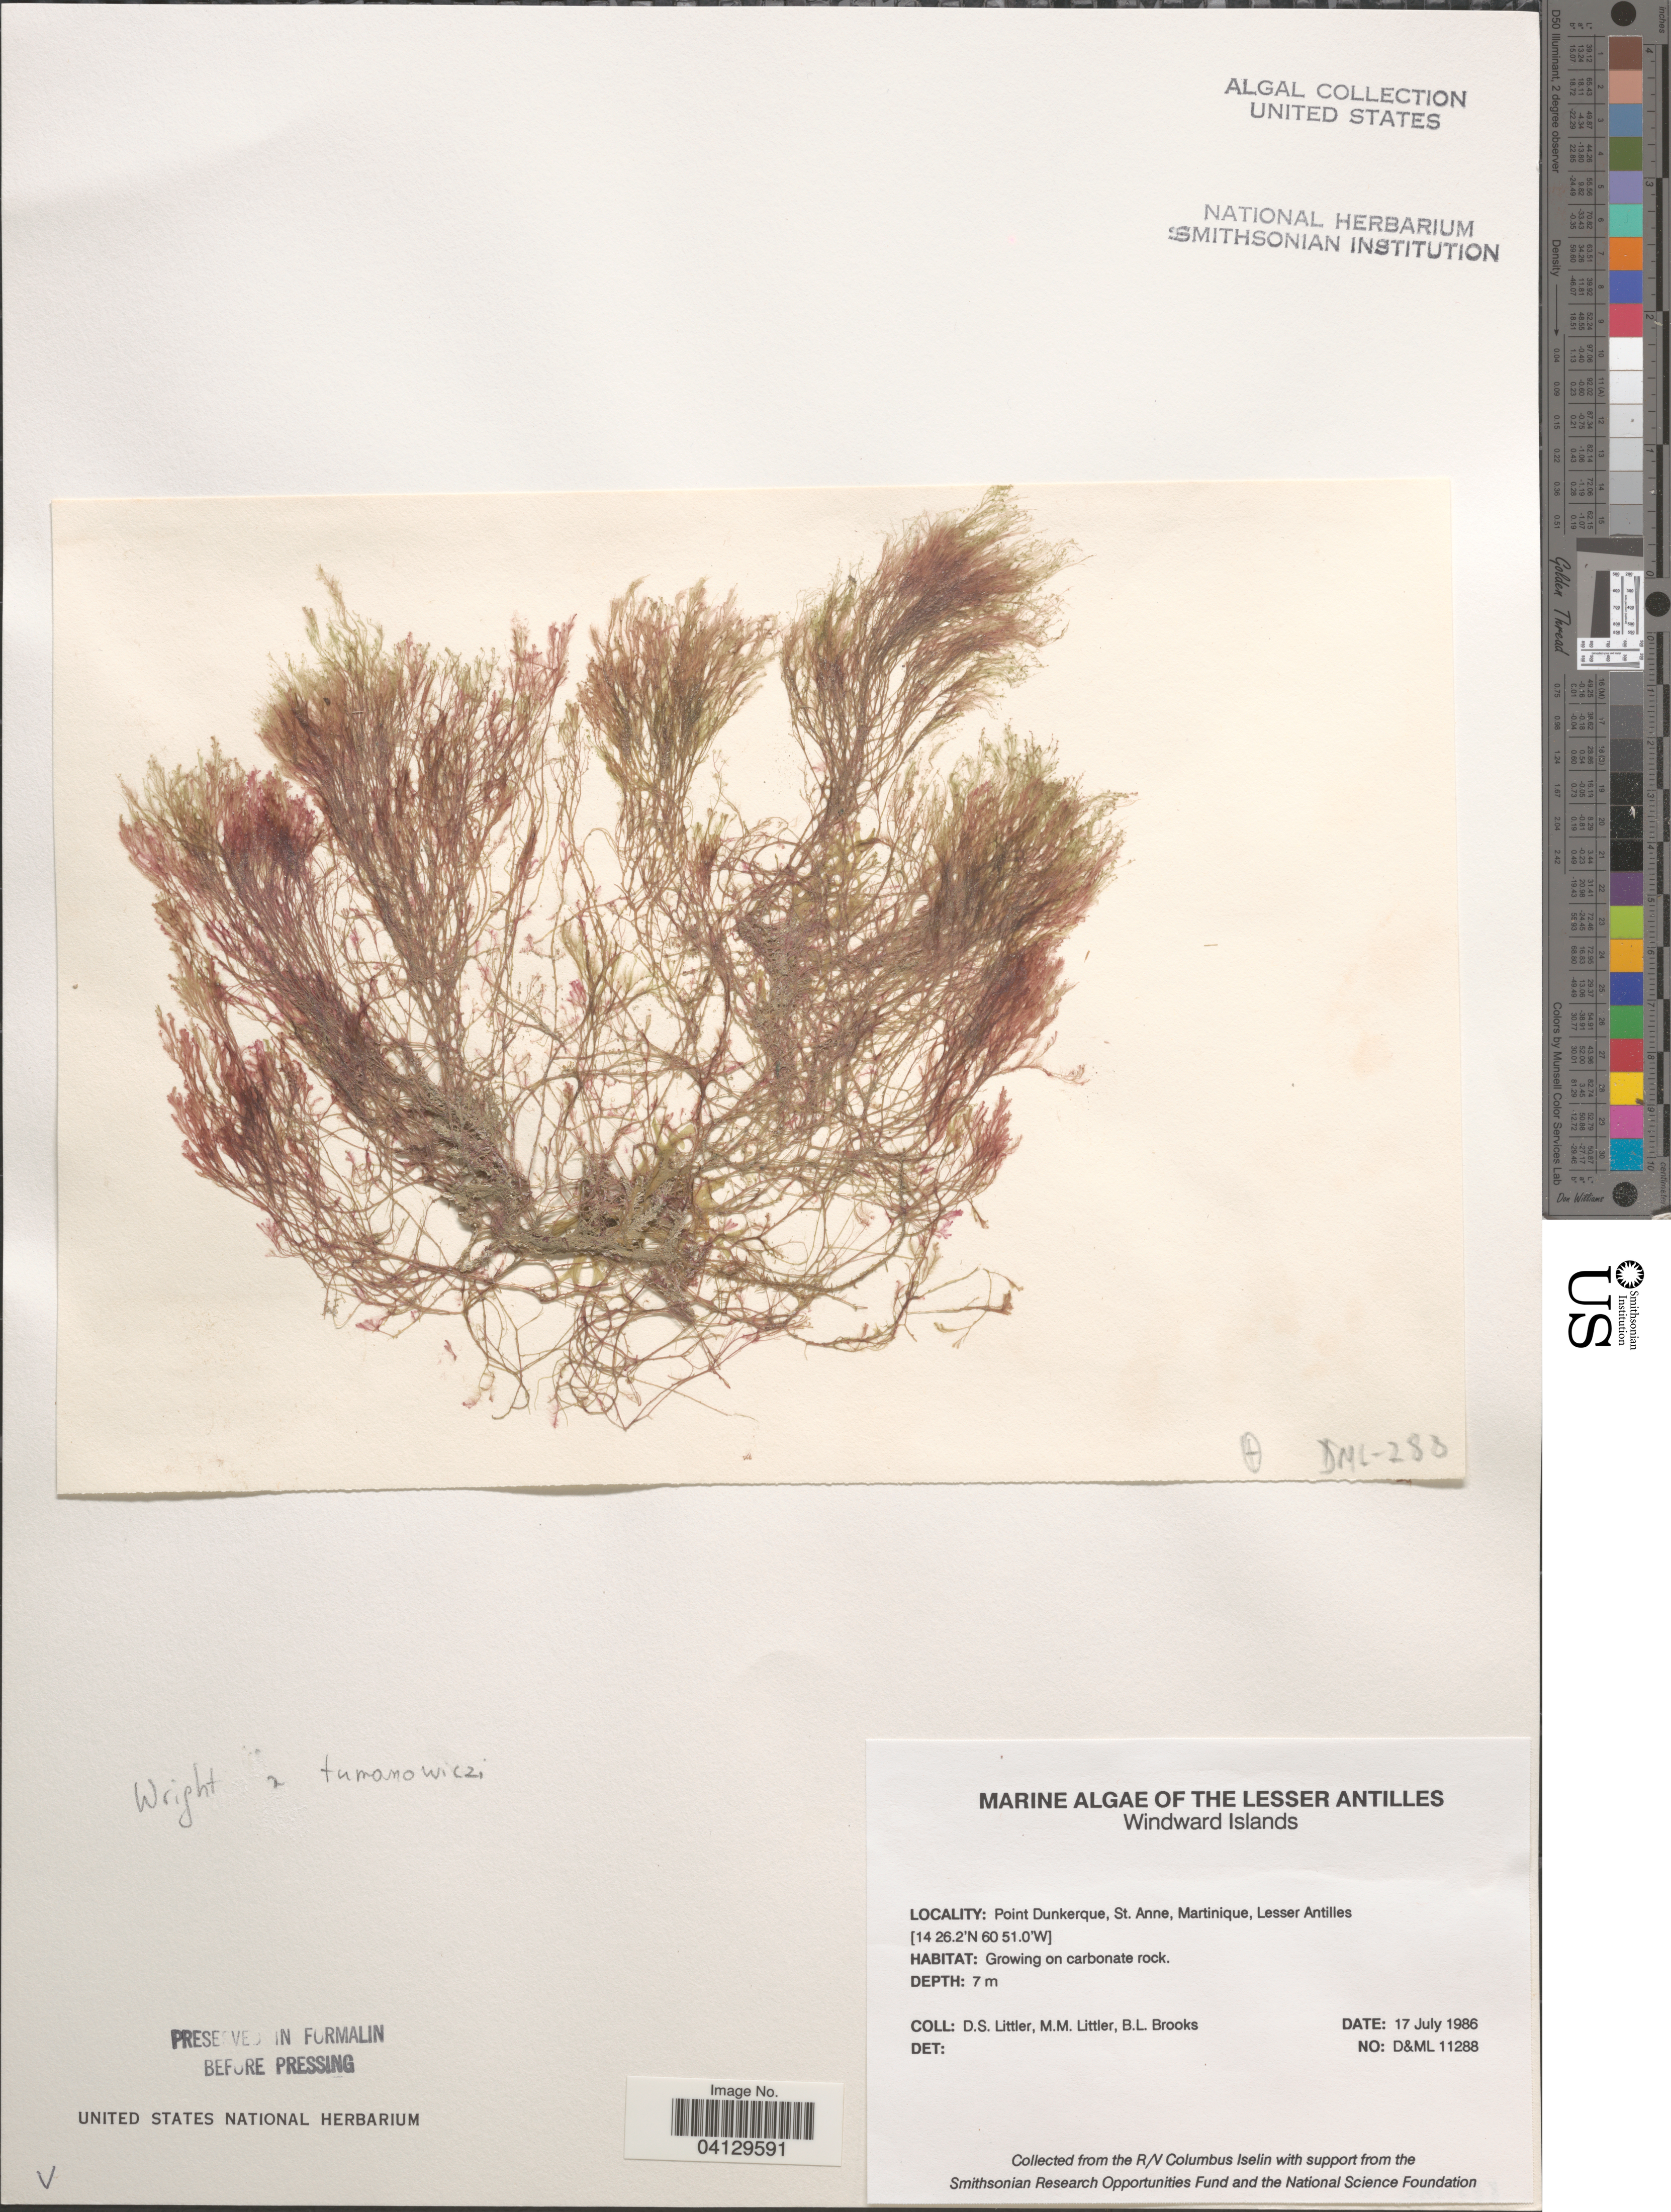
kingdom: Plantae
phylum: Rhodophyta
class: Florideophyceae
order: Ceramiales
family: Rhodomelaceae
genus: Wrightiella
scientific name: Wrightiella tumanowiczii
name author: (Gatty ex Harv.) F. Schmitz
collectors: D. S. Littler & B. Brooks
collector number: D&ML11288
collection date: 1986-07-17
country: Martinique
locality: The Lesser Antilles. Windward Island. Point Dunkerque, St. Anne.